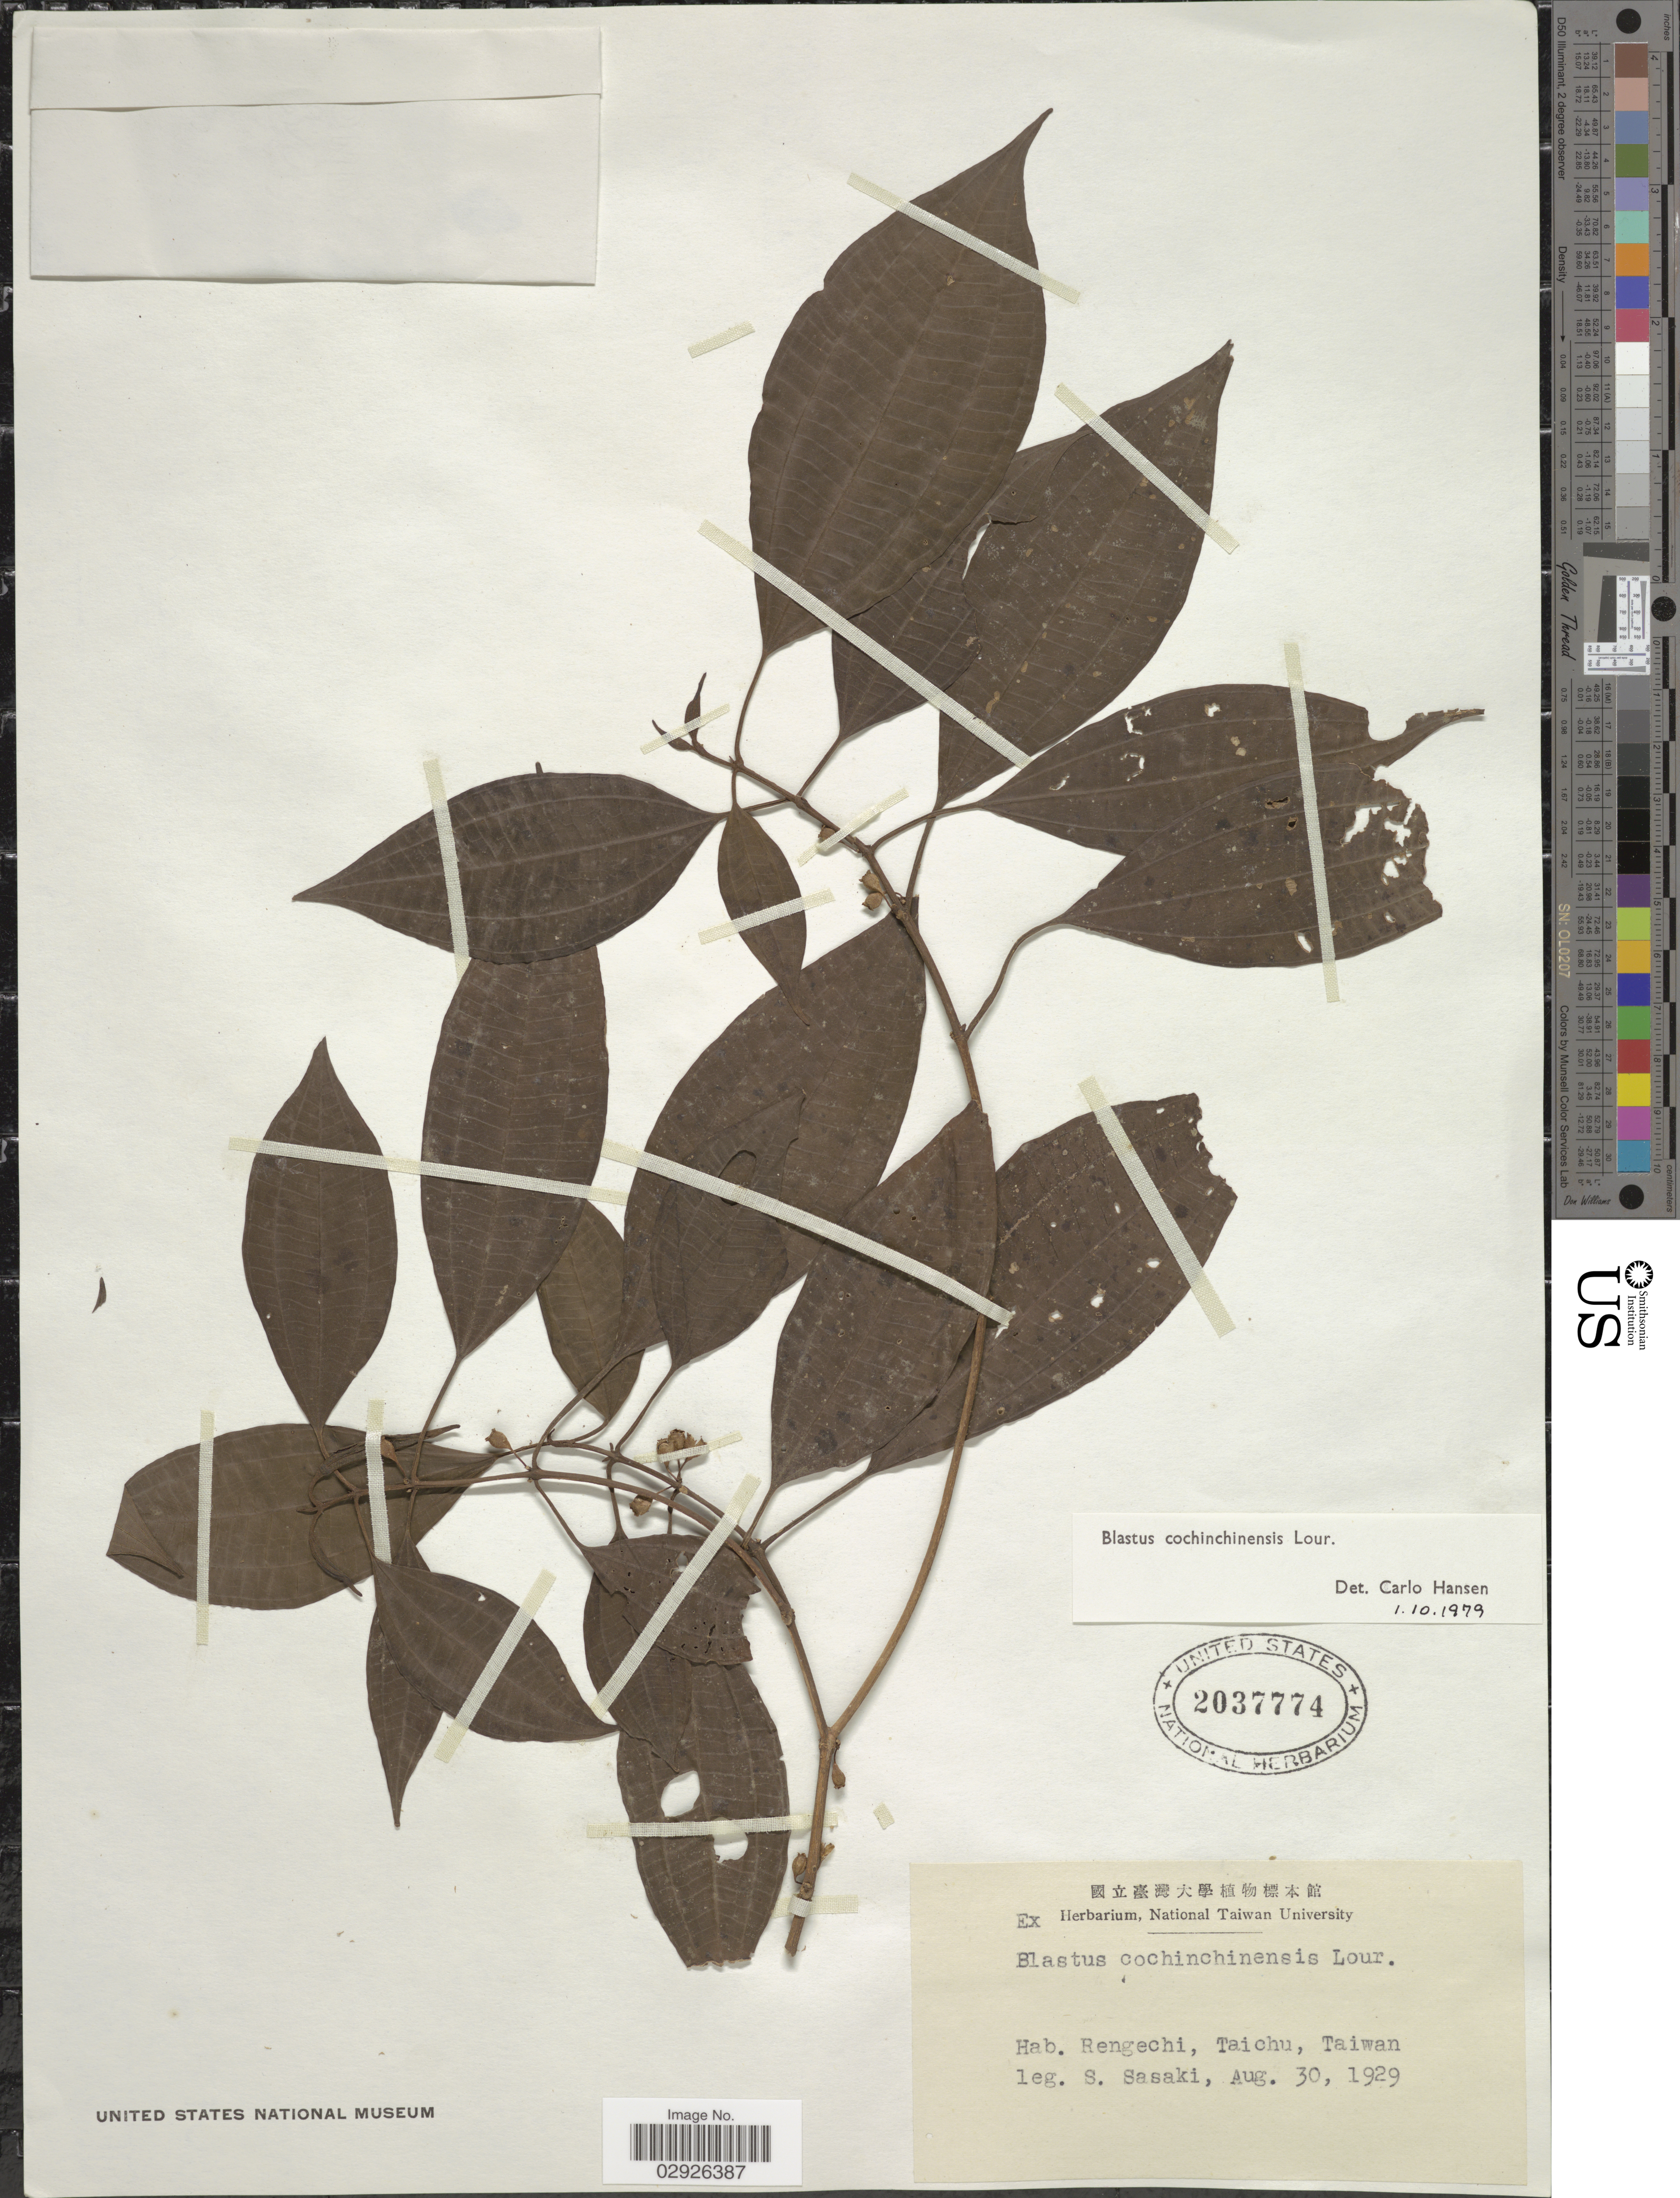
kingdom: Plantae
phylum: Tracheophyta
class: Magnoliopsida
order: Myrtales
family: Melastomataceae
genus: Blastus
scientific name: Blastus cochinchinensis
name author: Lour.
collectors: S. Sasaki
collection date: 1929-08-30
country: Taiwan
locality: Rengechi, Taichu.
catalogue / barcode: US 2037774